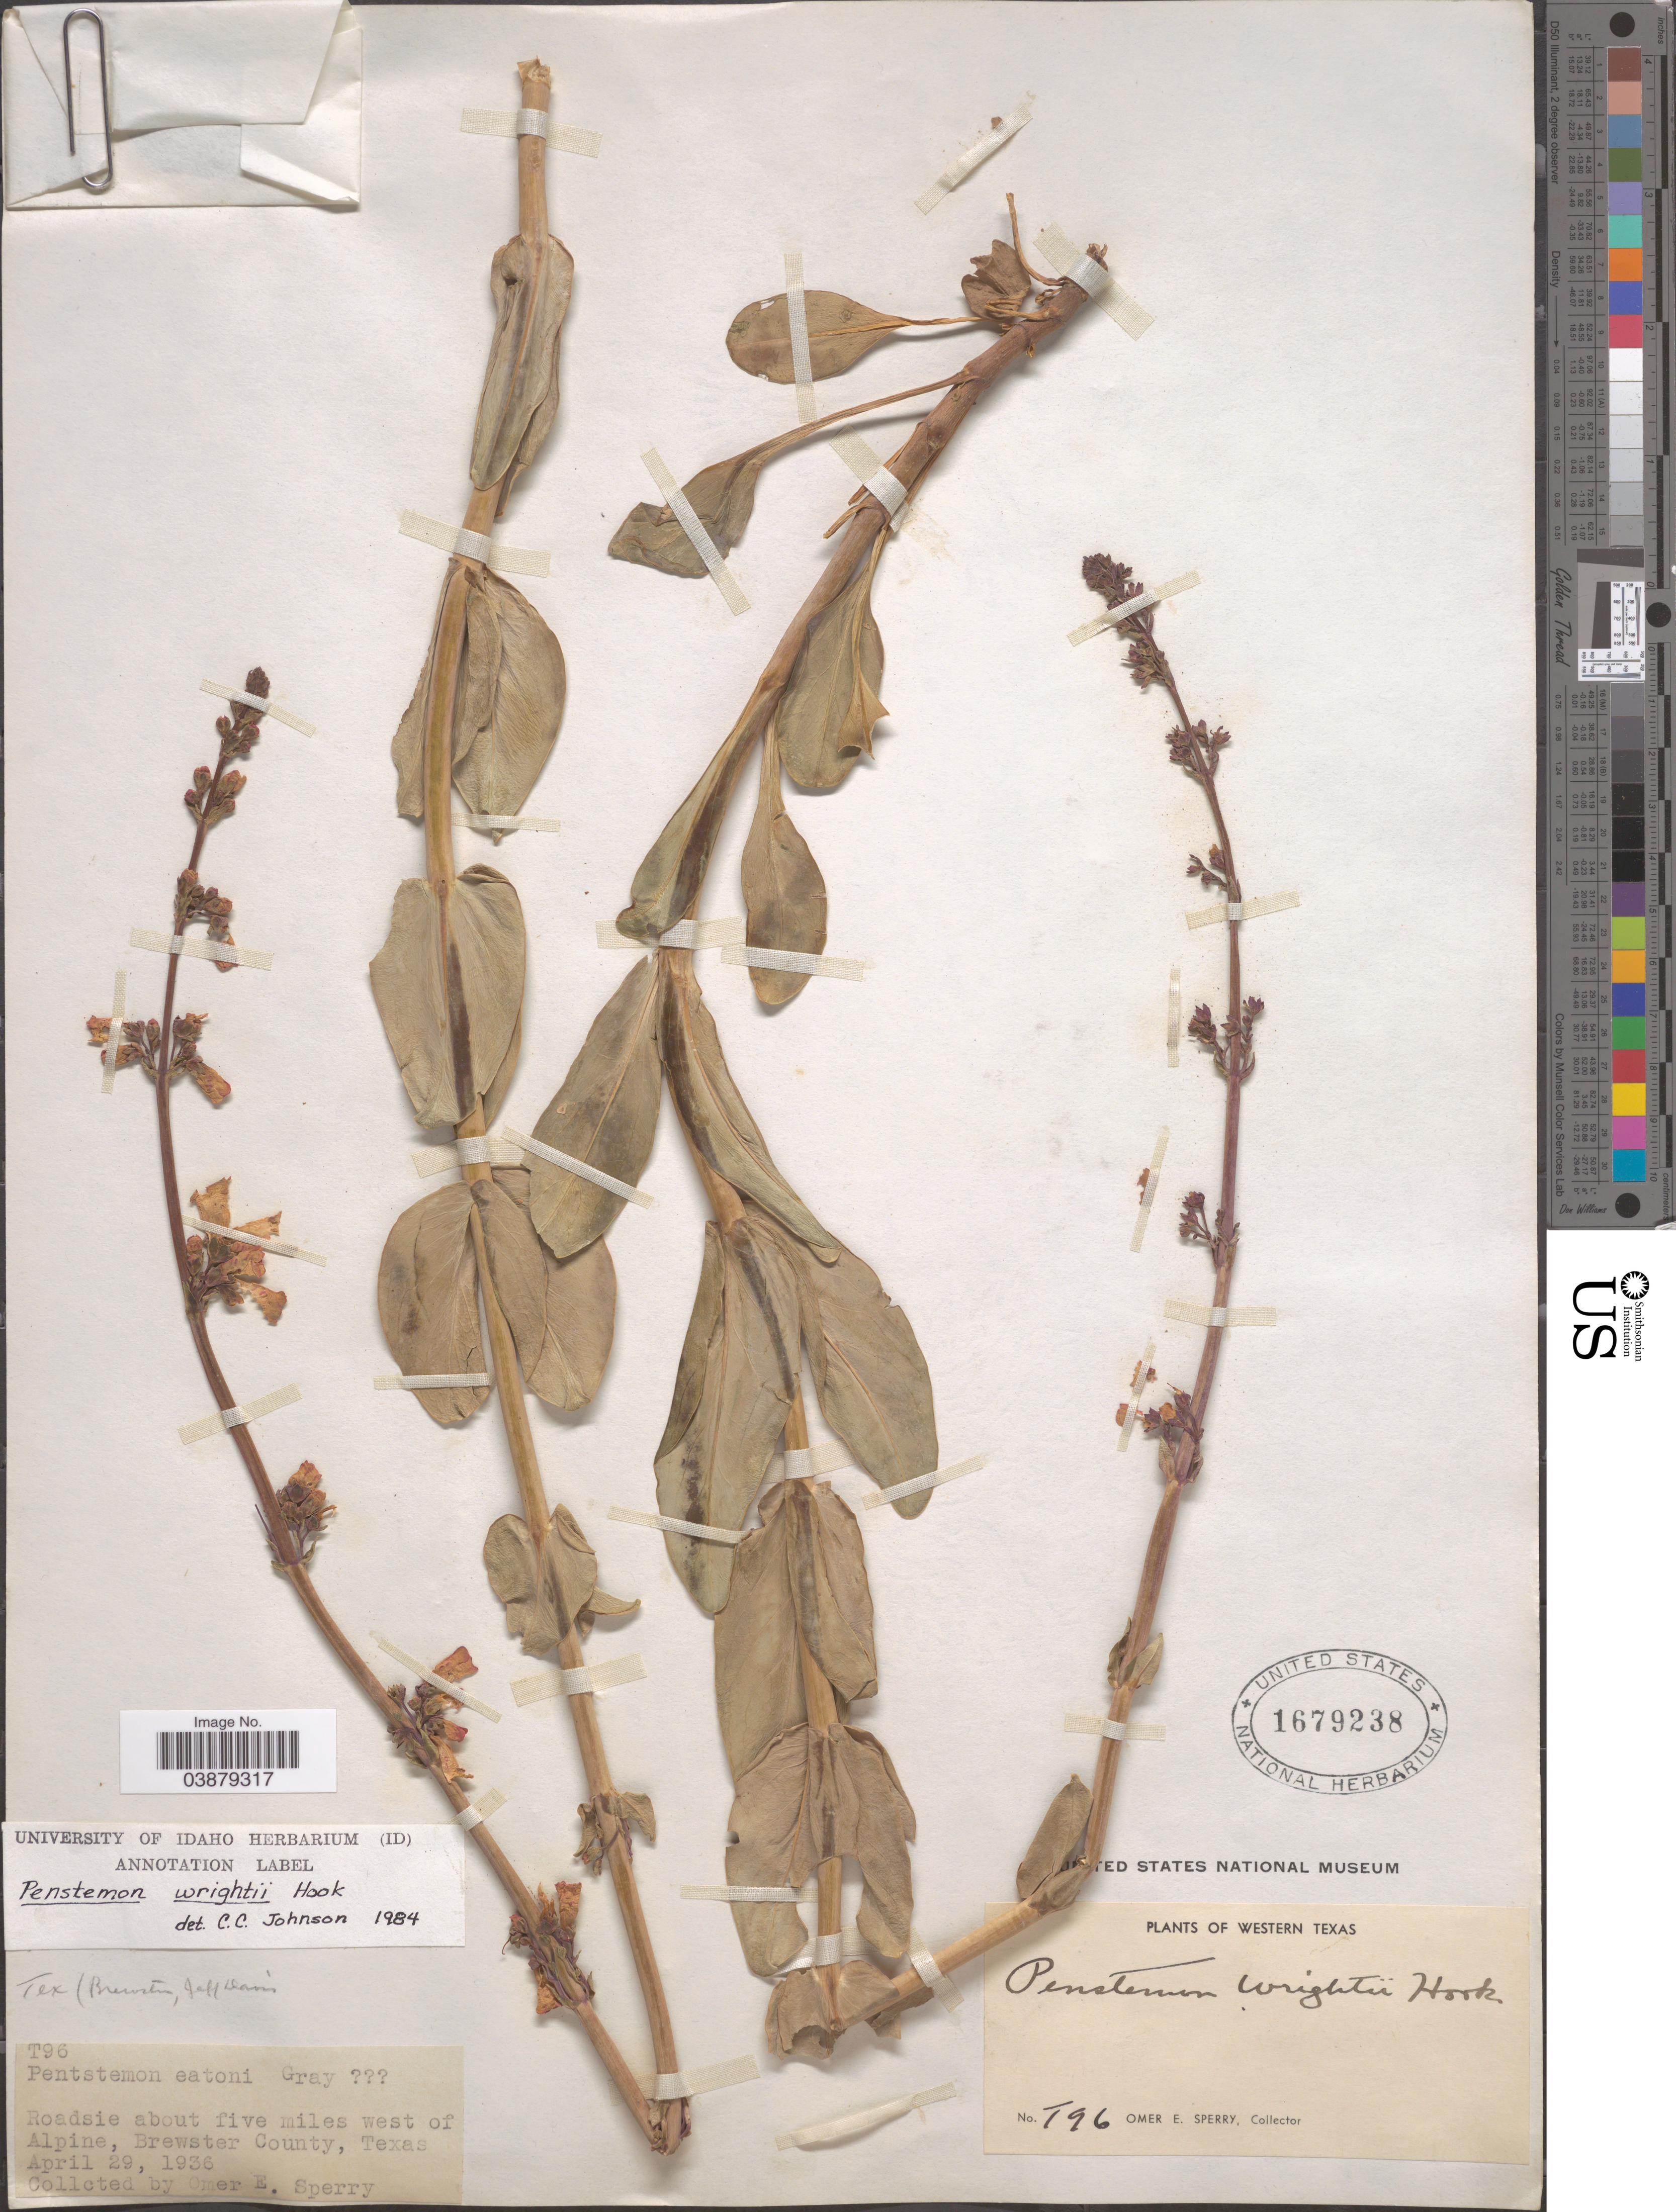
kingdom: Plantae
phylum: Tracheophyta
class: Magnoliopsida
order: Lamiales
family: Plantaginaceae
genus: Penstemon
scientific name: Penstemon wrightii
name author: Hook.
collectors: O. E. Sperry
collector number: T96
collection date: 1936-04-29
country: United States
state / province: Texas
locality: Roadsie about five miles west of Alpine, Brewster County.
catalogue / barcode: US 1679238